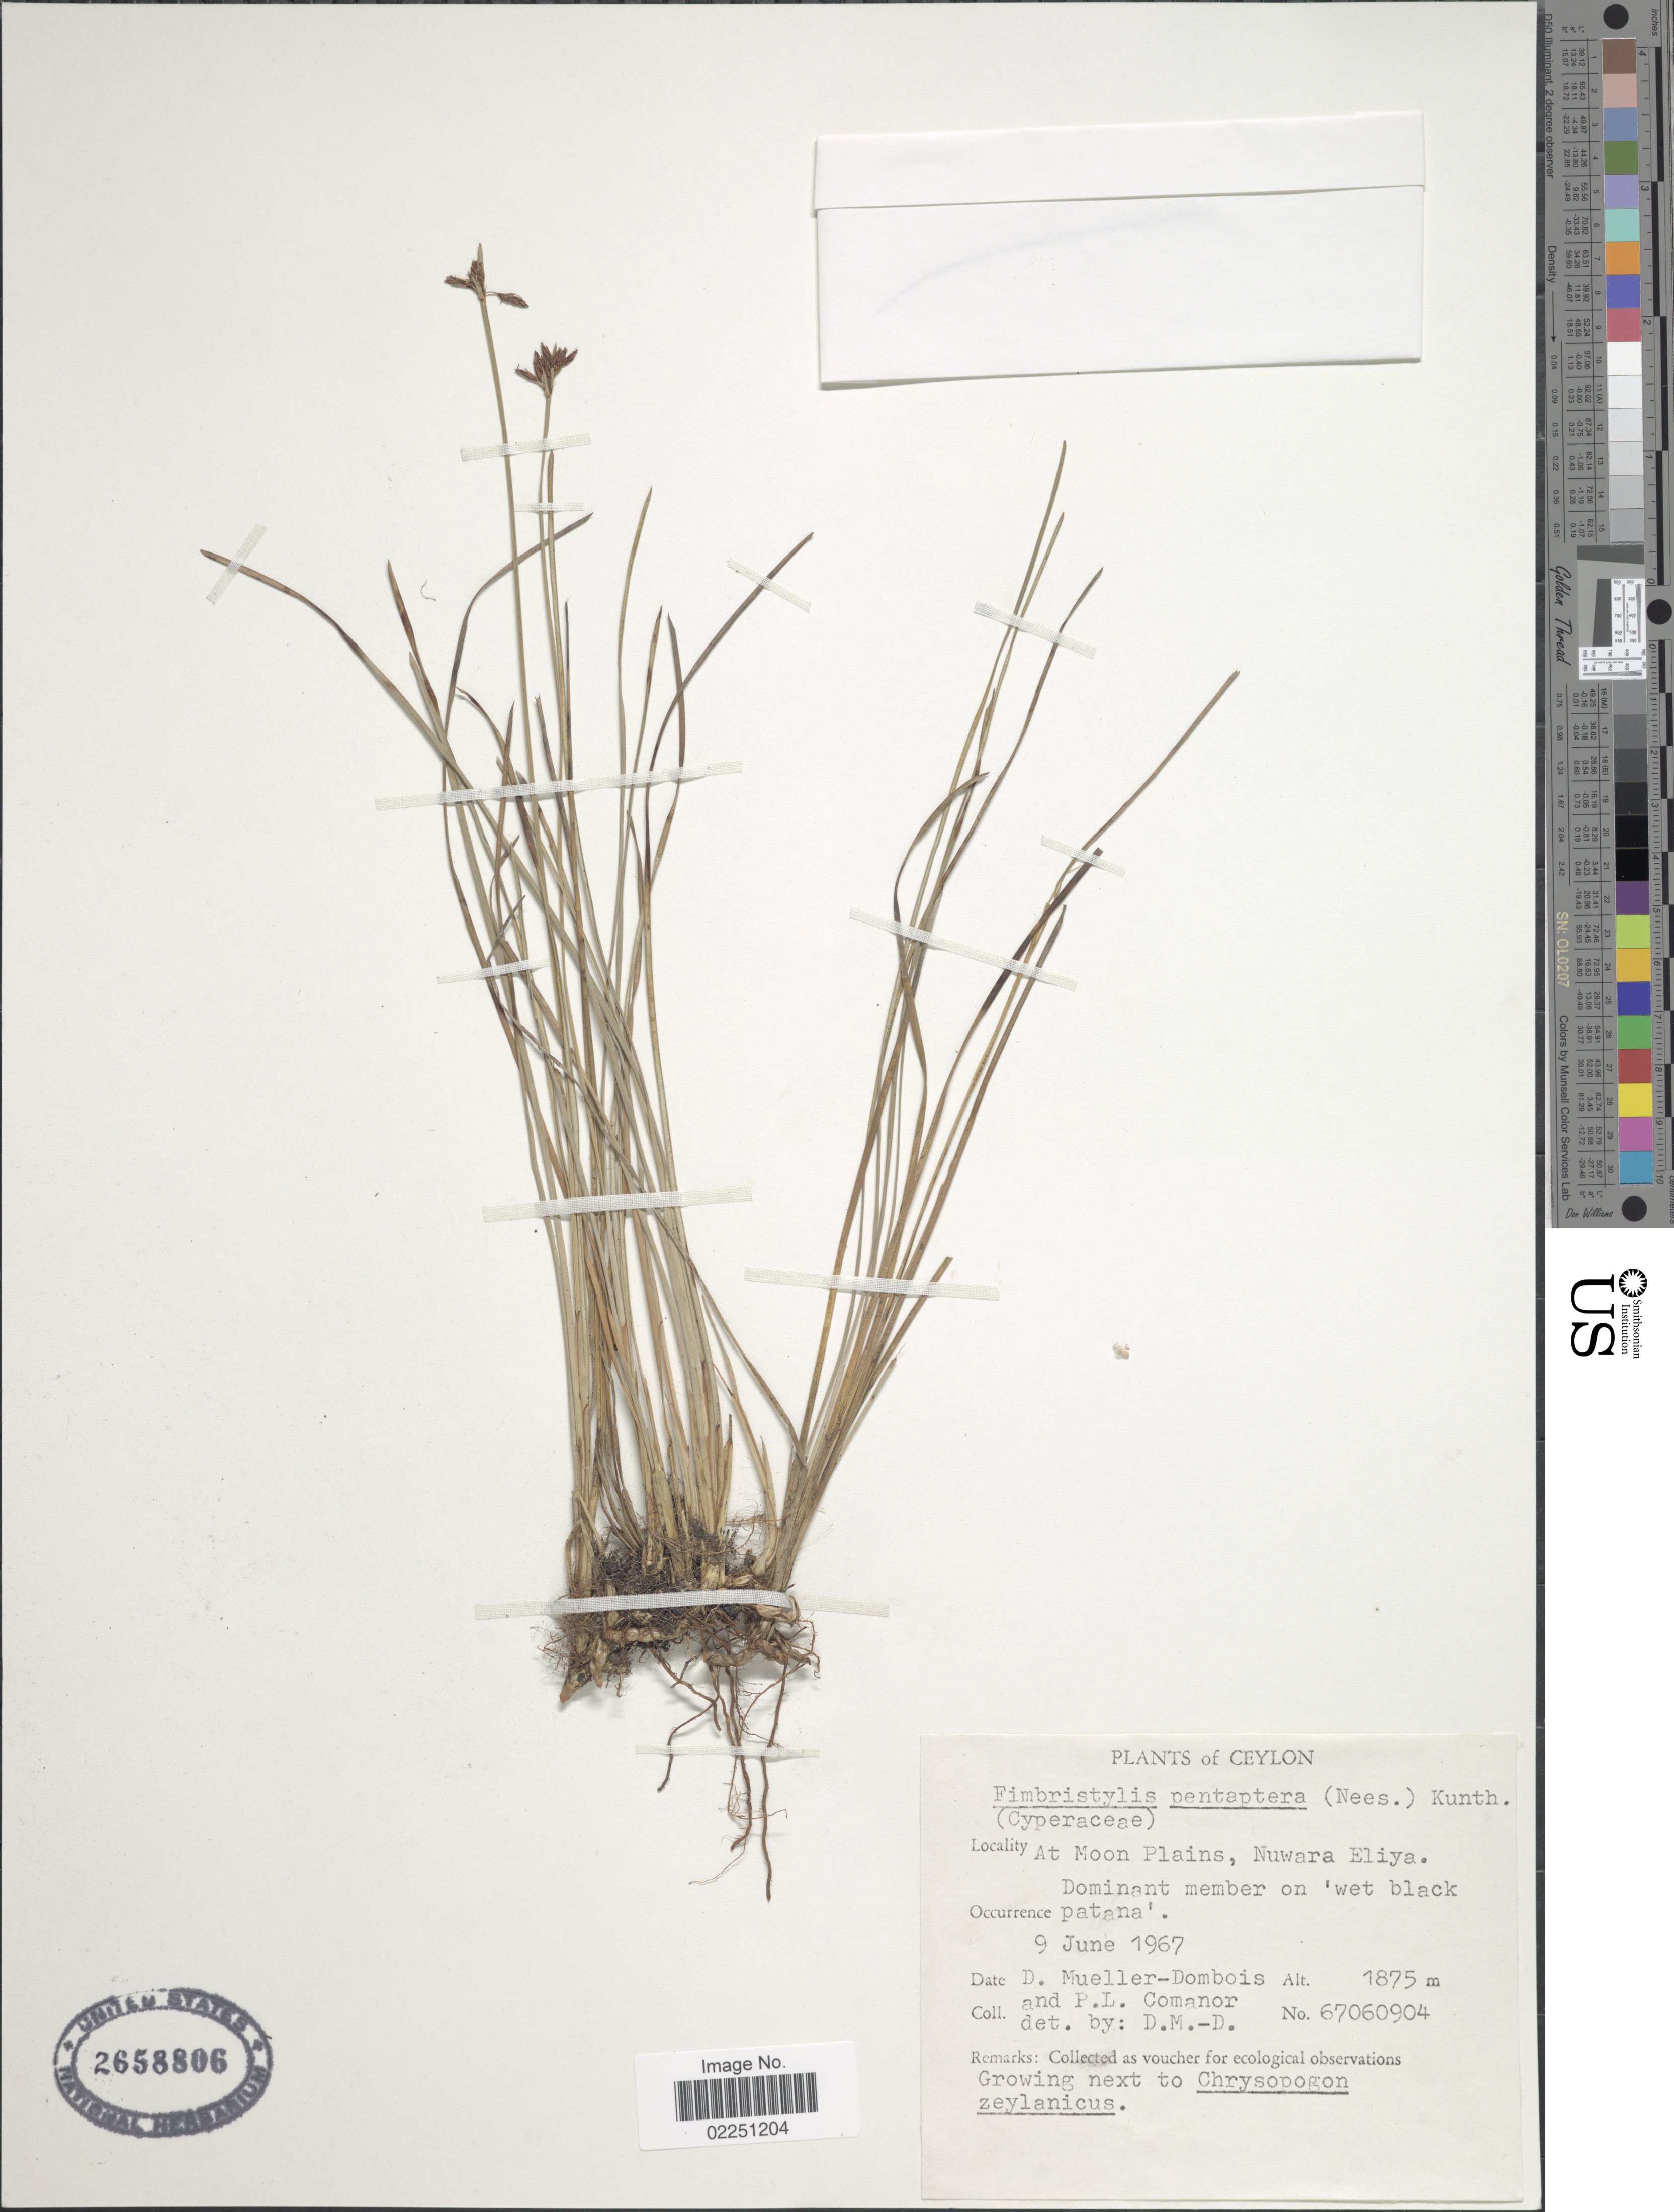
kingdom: Plantae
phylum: Tracheophyta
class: Liliopsida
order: Poales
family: Cyperaceae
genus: Fimbristylis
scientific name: Fimbristylis pentaptera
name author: (Nees) Kunth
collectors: D. Mueller-Dombois & P. Comanor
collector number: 67060904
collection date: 1967-06-09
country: Sri Lanka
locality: Ceylon. At Moon Plains, Nuwara Eliya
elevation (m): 1875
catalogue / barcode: US 2658806